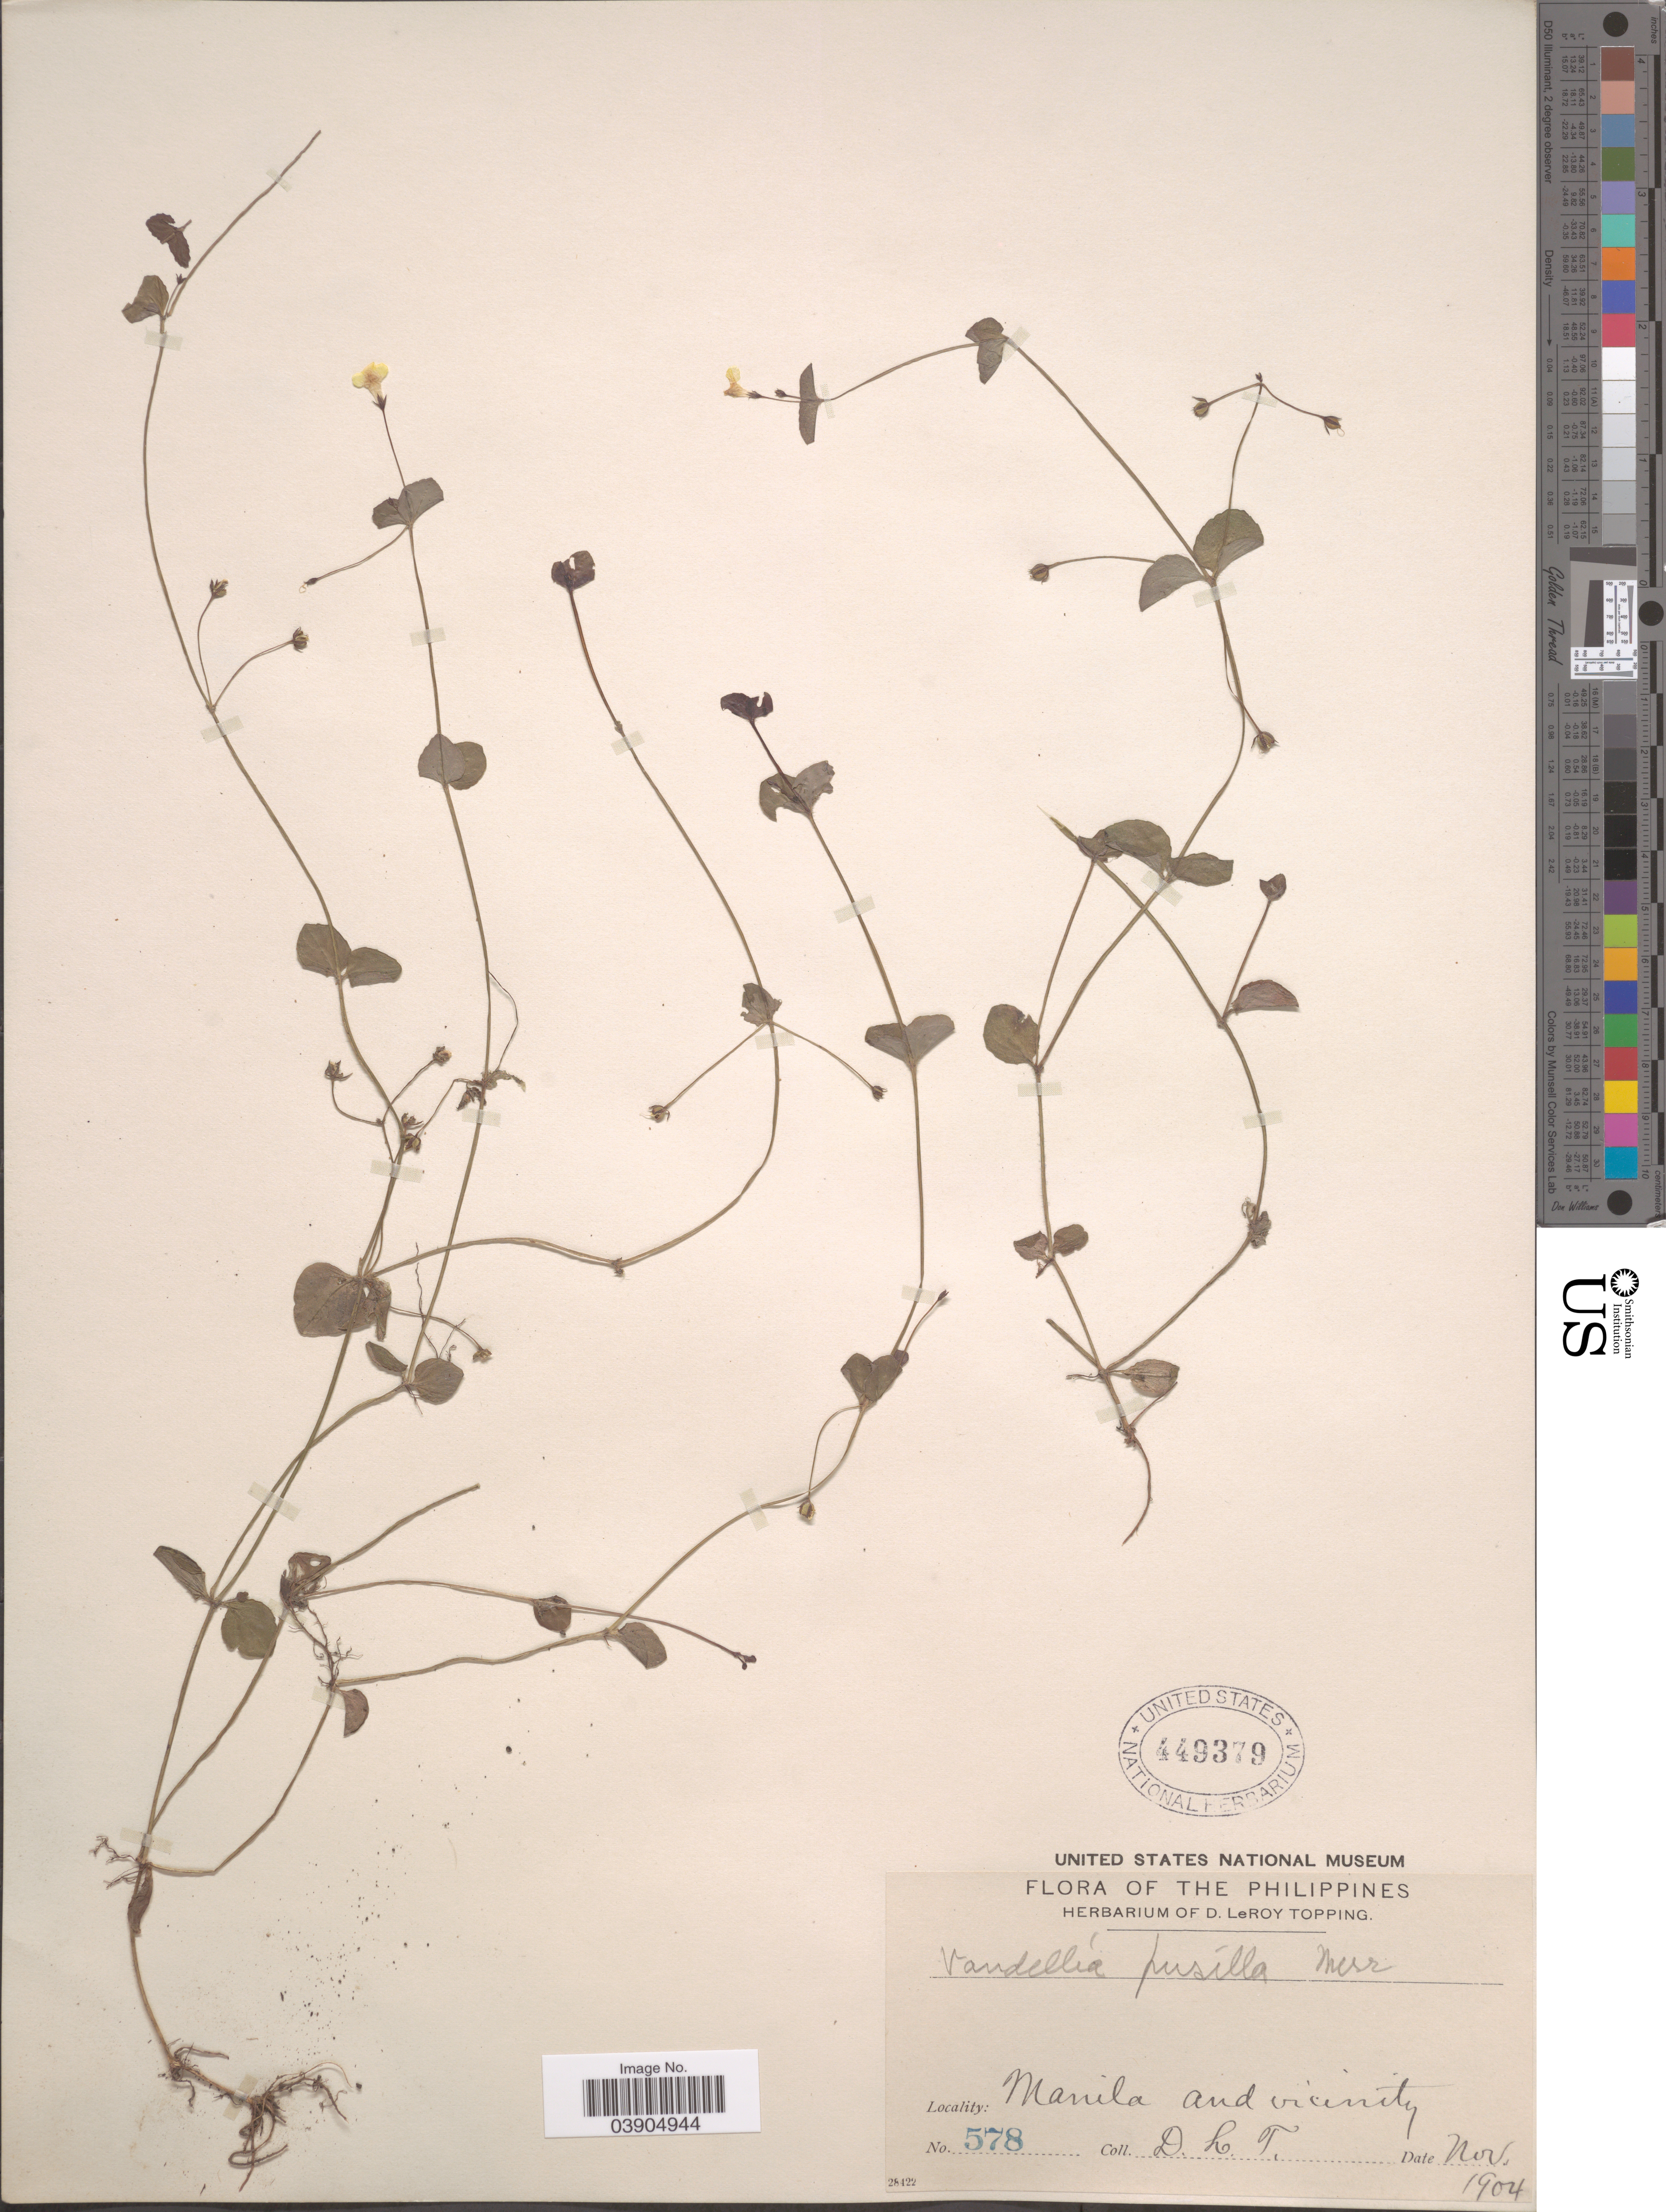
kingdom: Plantae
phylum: Tracheophyta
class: Magnoliopsida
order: Lamiales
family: Linderniaceae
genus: Lindernia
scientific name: Lindernia pusilla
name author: (Willd.) Bold.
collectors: D. L. Topping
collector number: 578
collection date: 1904-11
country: Philippines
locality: Manila and vicinity.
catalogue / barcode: US 449379